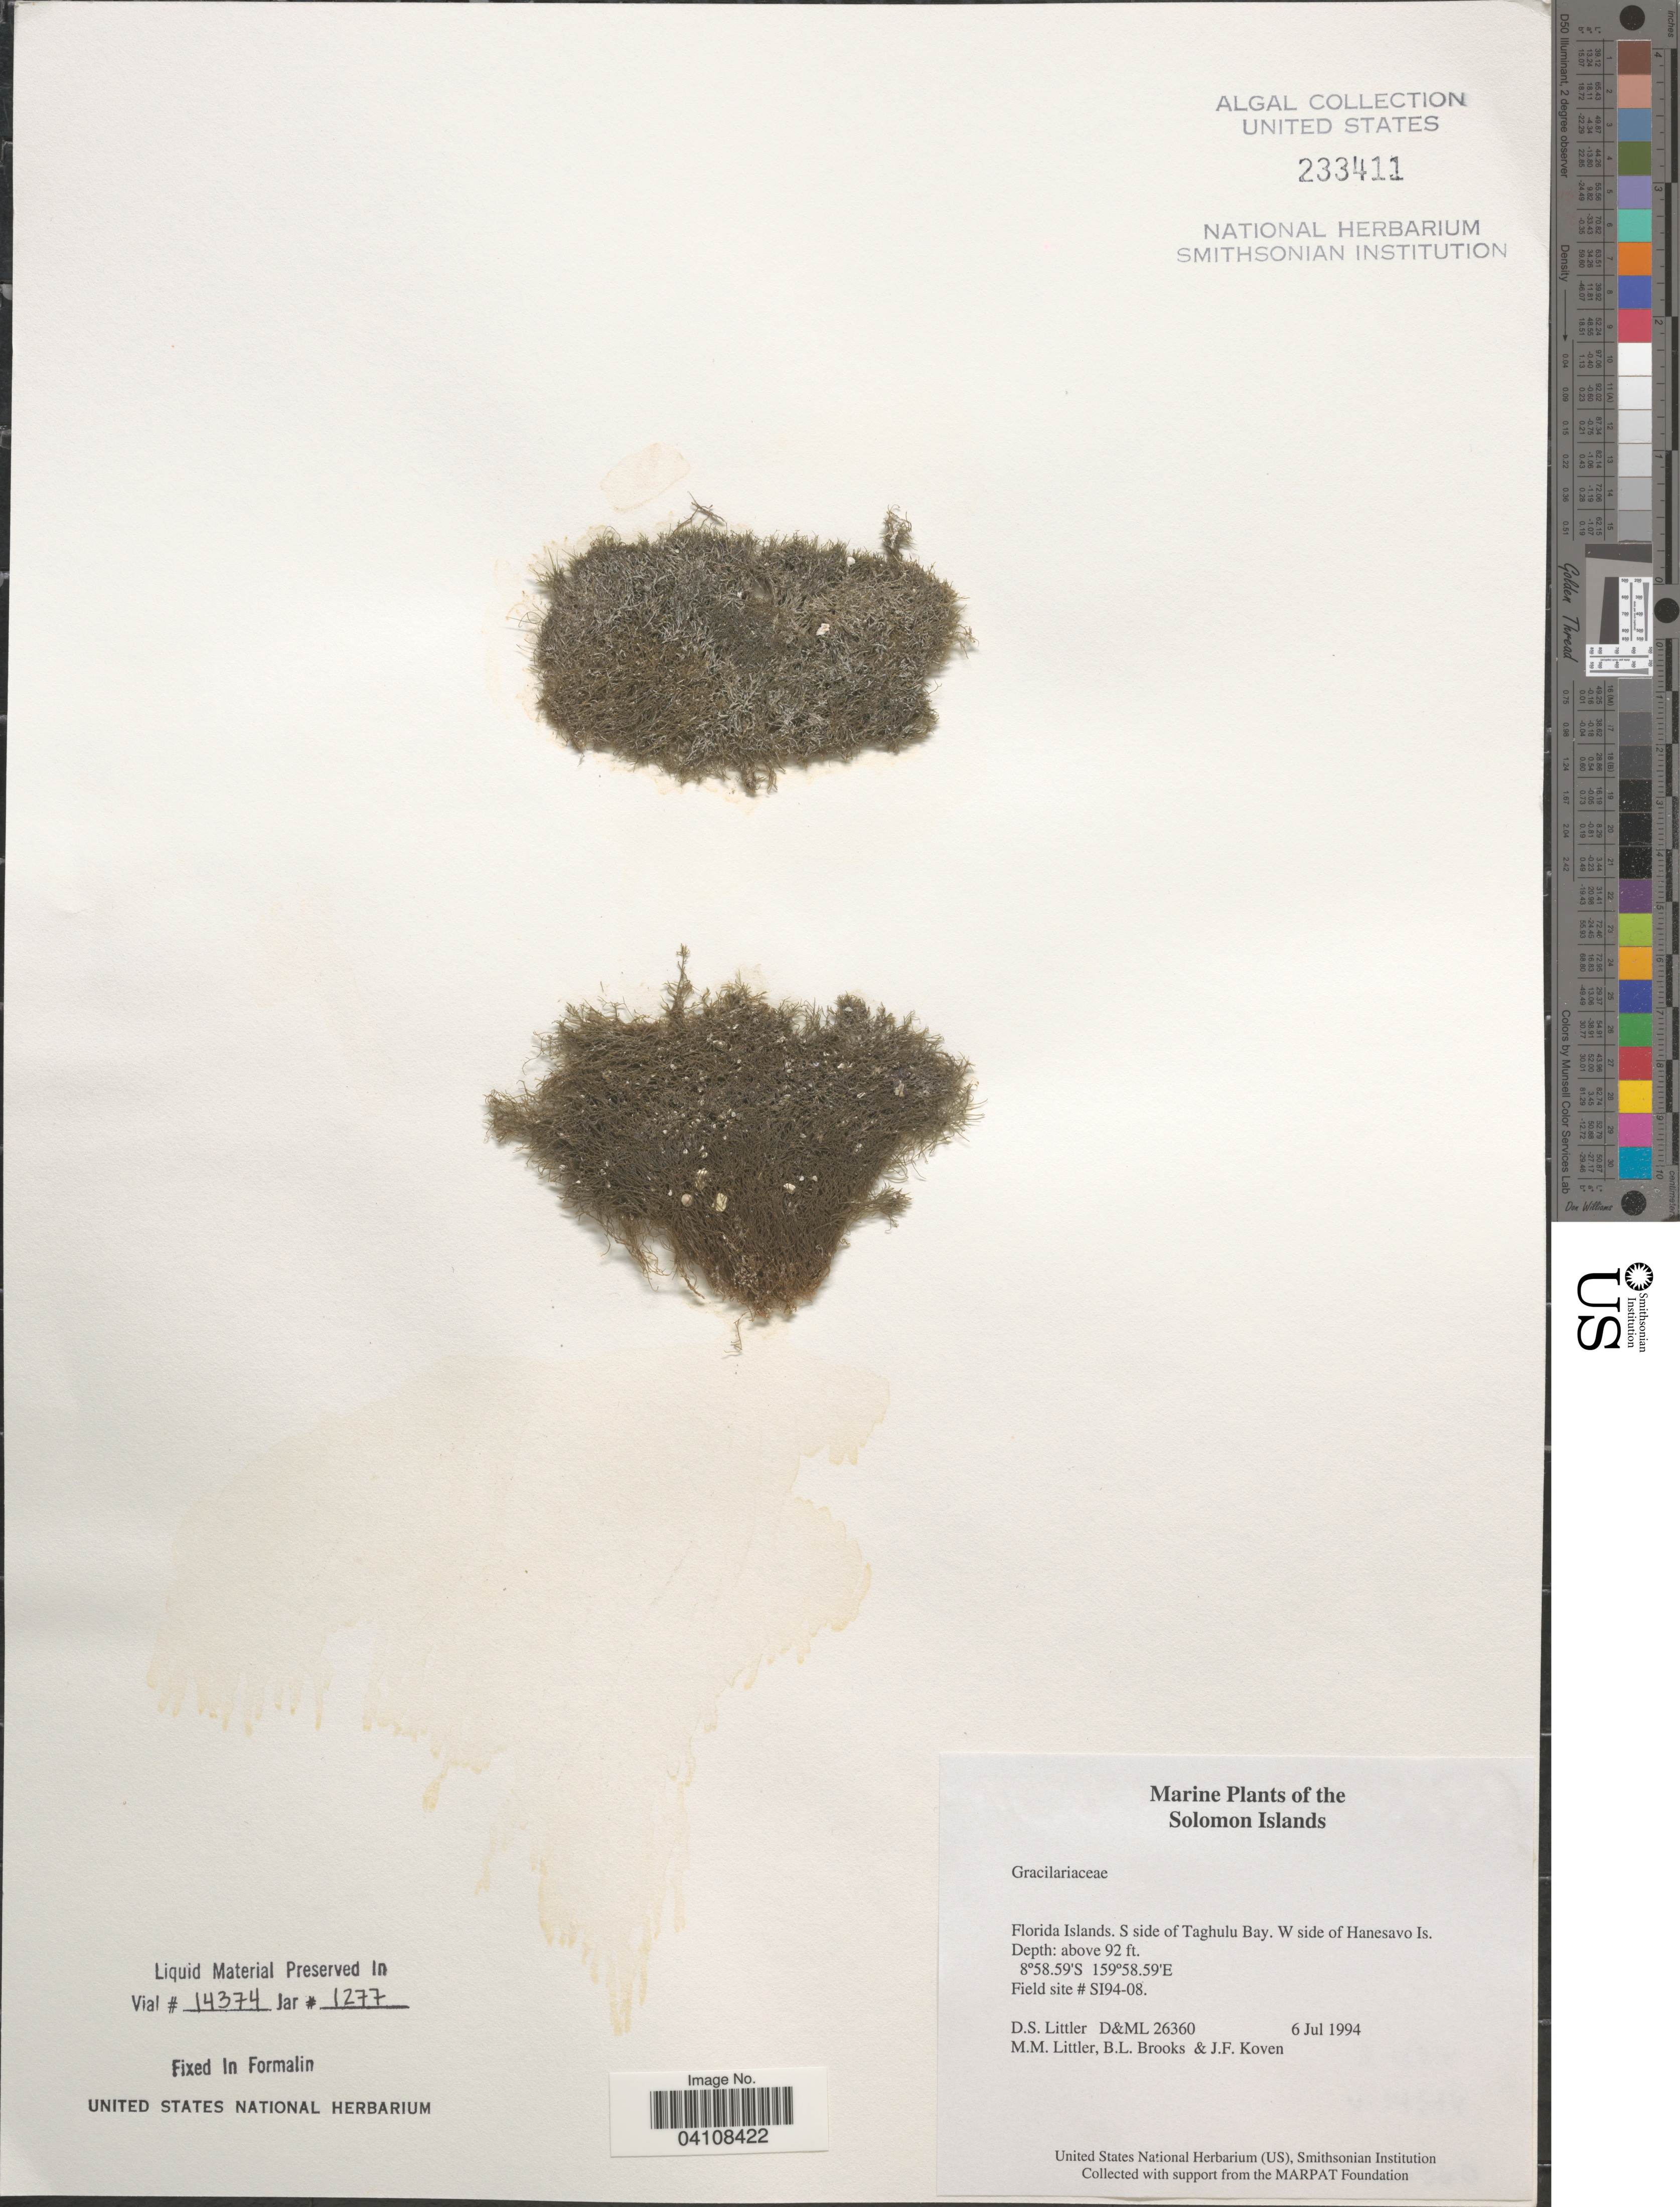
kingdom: Plantae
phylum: Rhodophyta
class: Florideophyceae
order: Gracilariales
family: Gracilariaceae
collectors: D. S. Littler, B. Brooks & J. Koven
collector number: D&ML26360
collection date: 1994-07-06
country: Solomon Islands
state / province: Solomon Islands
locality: Florida Islands. S side of Taghulu Bay. W side of Hanesavo Is. Field site # SI94-08.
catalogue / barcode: US 233411